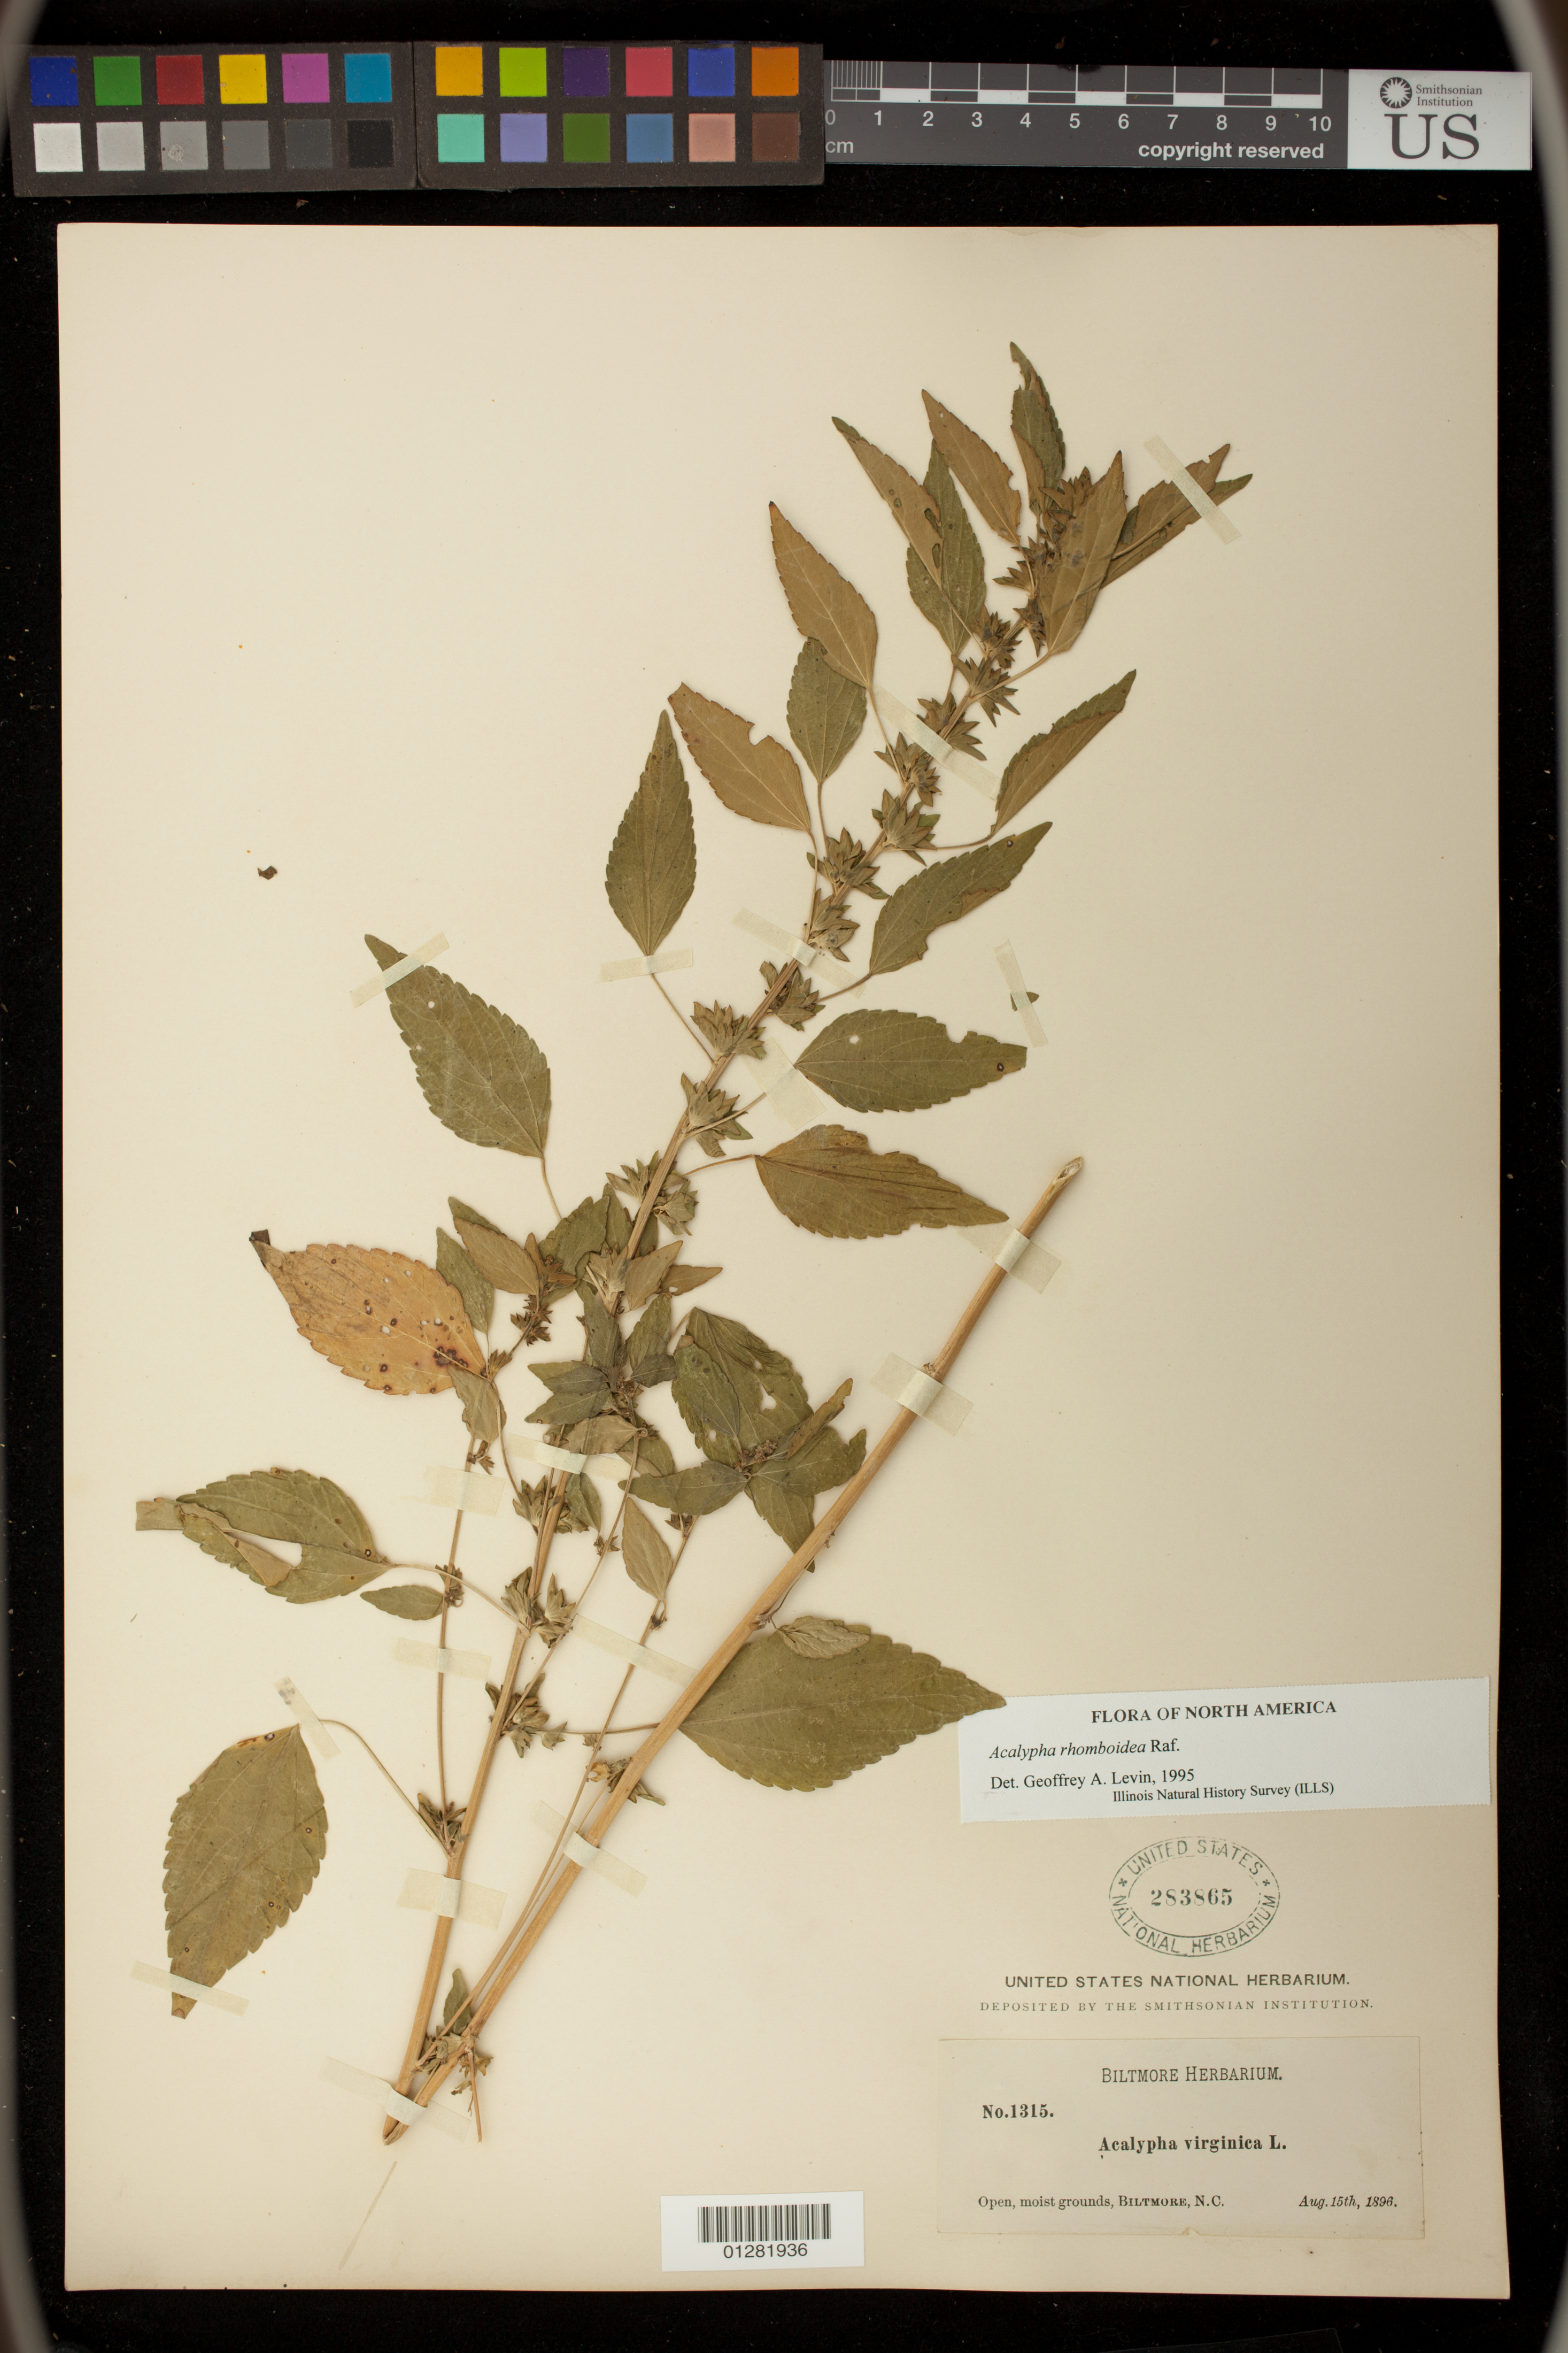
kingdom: Plantae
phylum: Tracheophyta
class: Magnoliopsida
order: Malpighiales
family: Euphorbiaceae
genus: Acalypha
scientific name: Acalypha rhomboidea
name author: Raf.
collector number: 1315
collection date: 1896-08-15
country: United States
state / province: North Carolina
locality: Biltmore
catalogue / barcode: US 283865